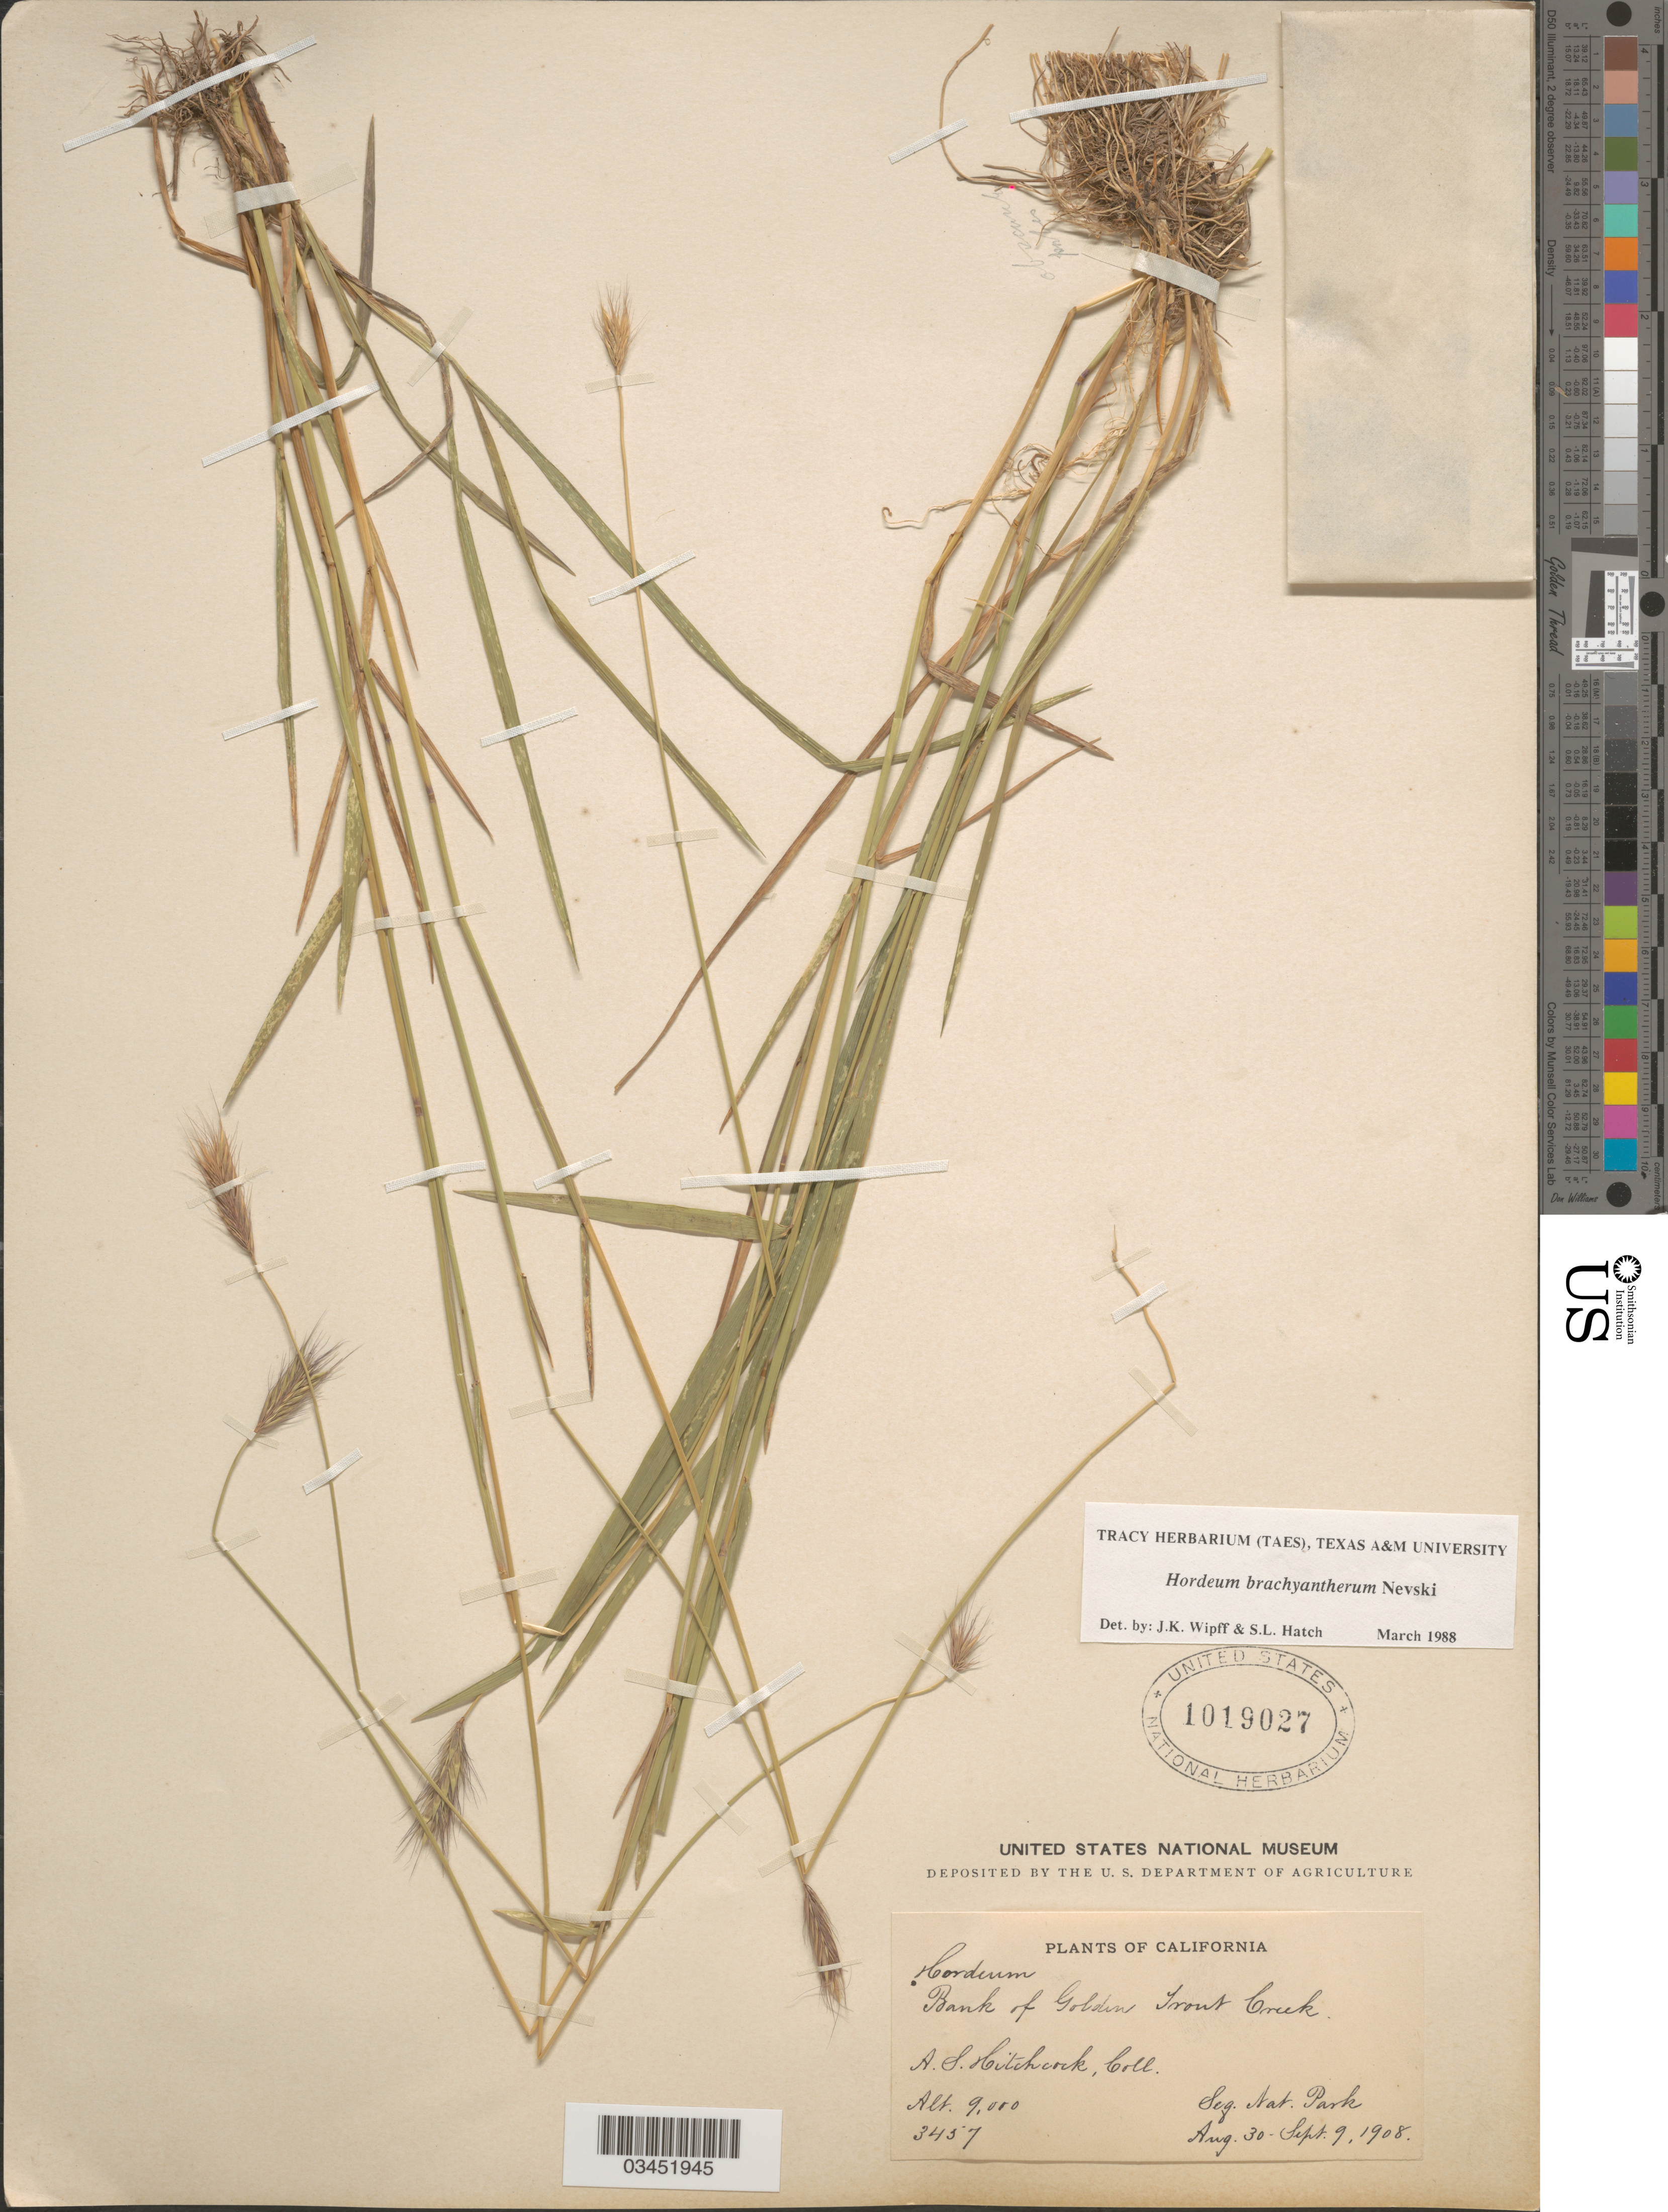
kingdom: Plantae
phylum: Tracheophyta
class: Liliopsida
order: Poales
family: Poaceae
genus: Hordeum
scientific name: Hordeum brachyantherum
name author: Nevski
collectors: A. S. Hitchcock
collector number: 3457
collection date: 1908-08-30/1908-09-09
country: United States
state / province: California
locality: Bank of Golden Trout Creek. Seq. Nat. Park.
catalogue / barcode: US 1019027